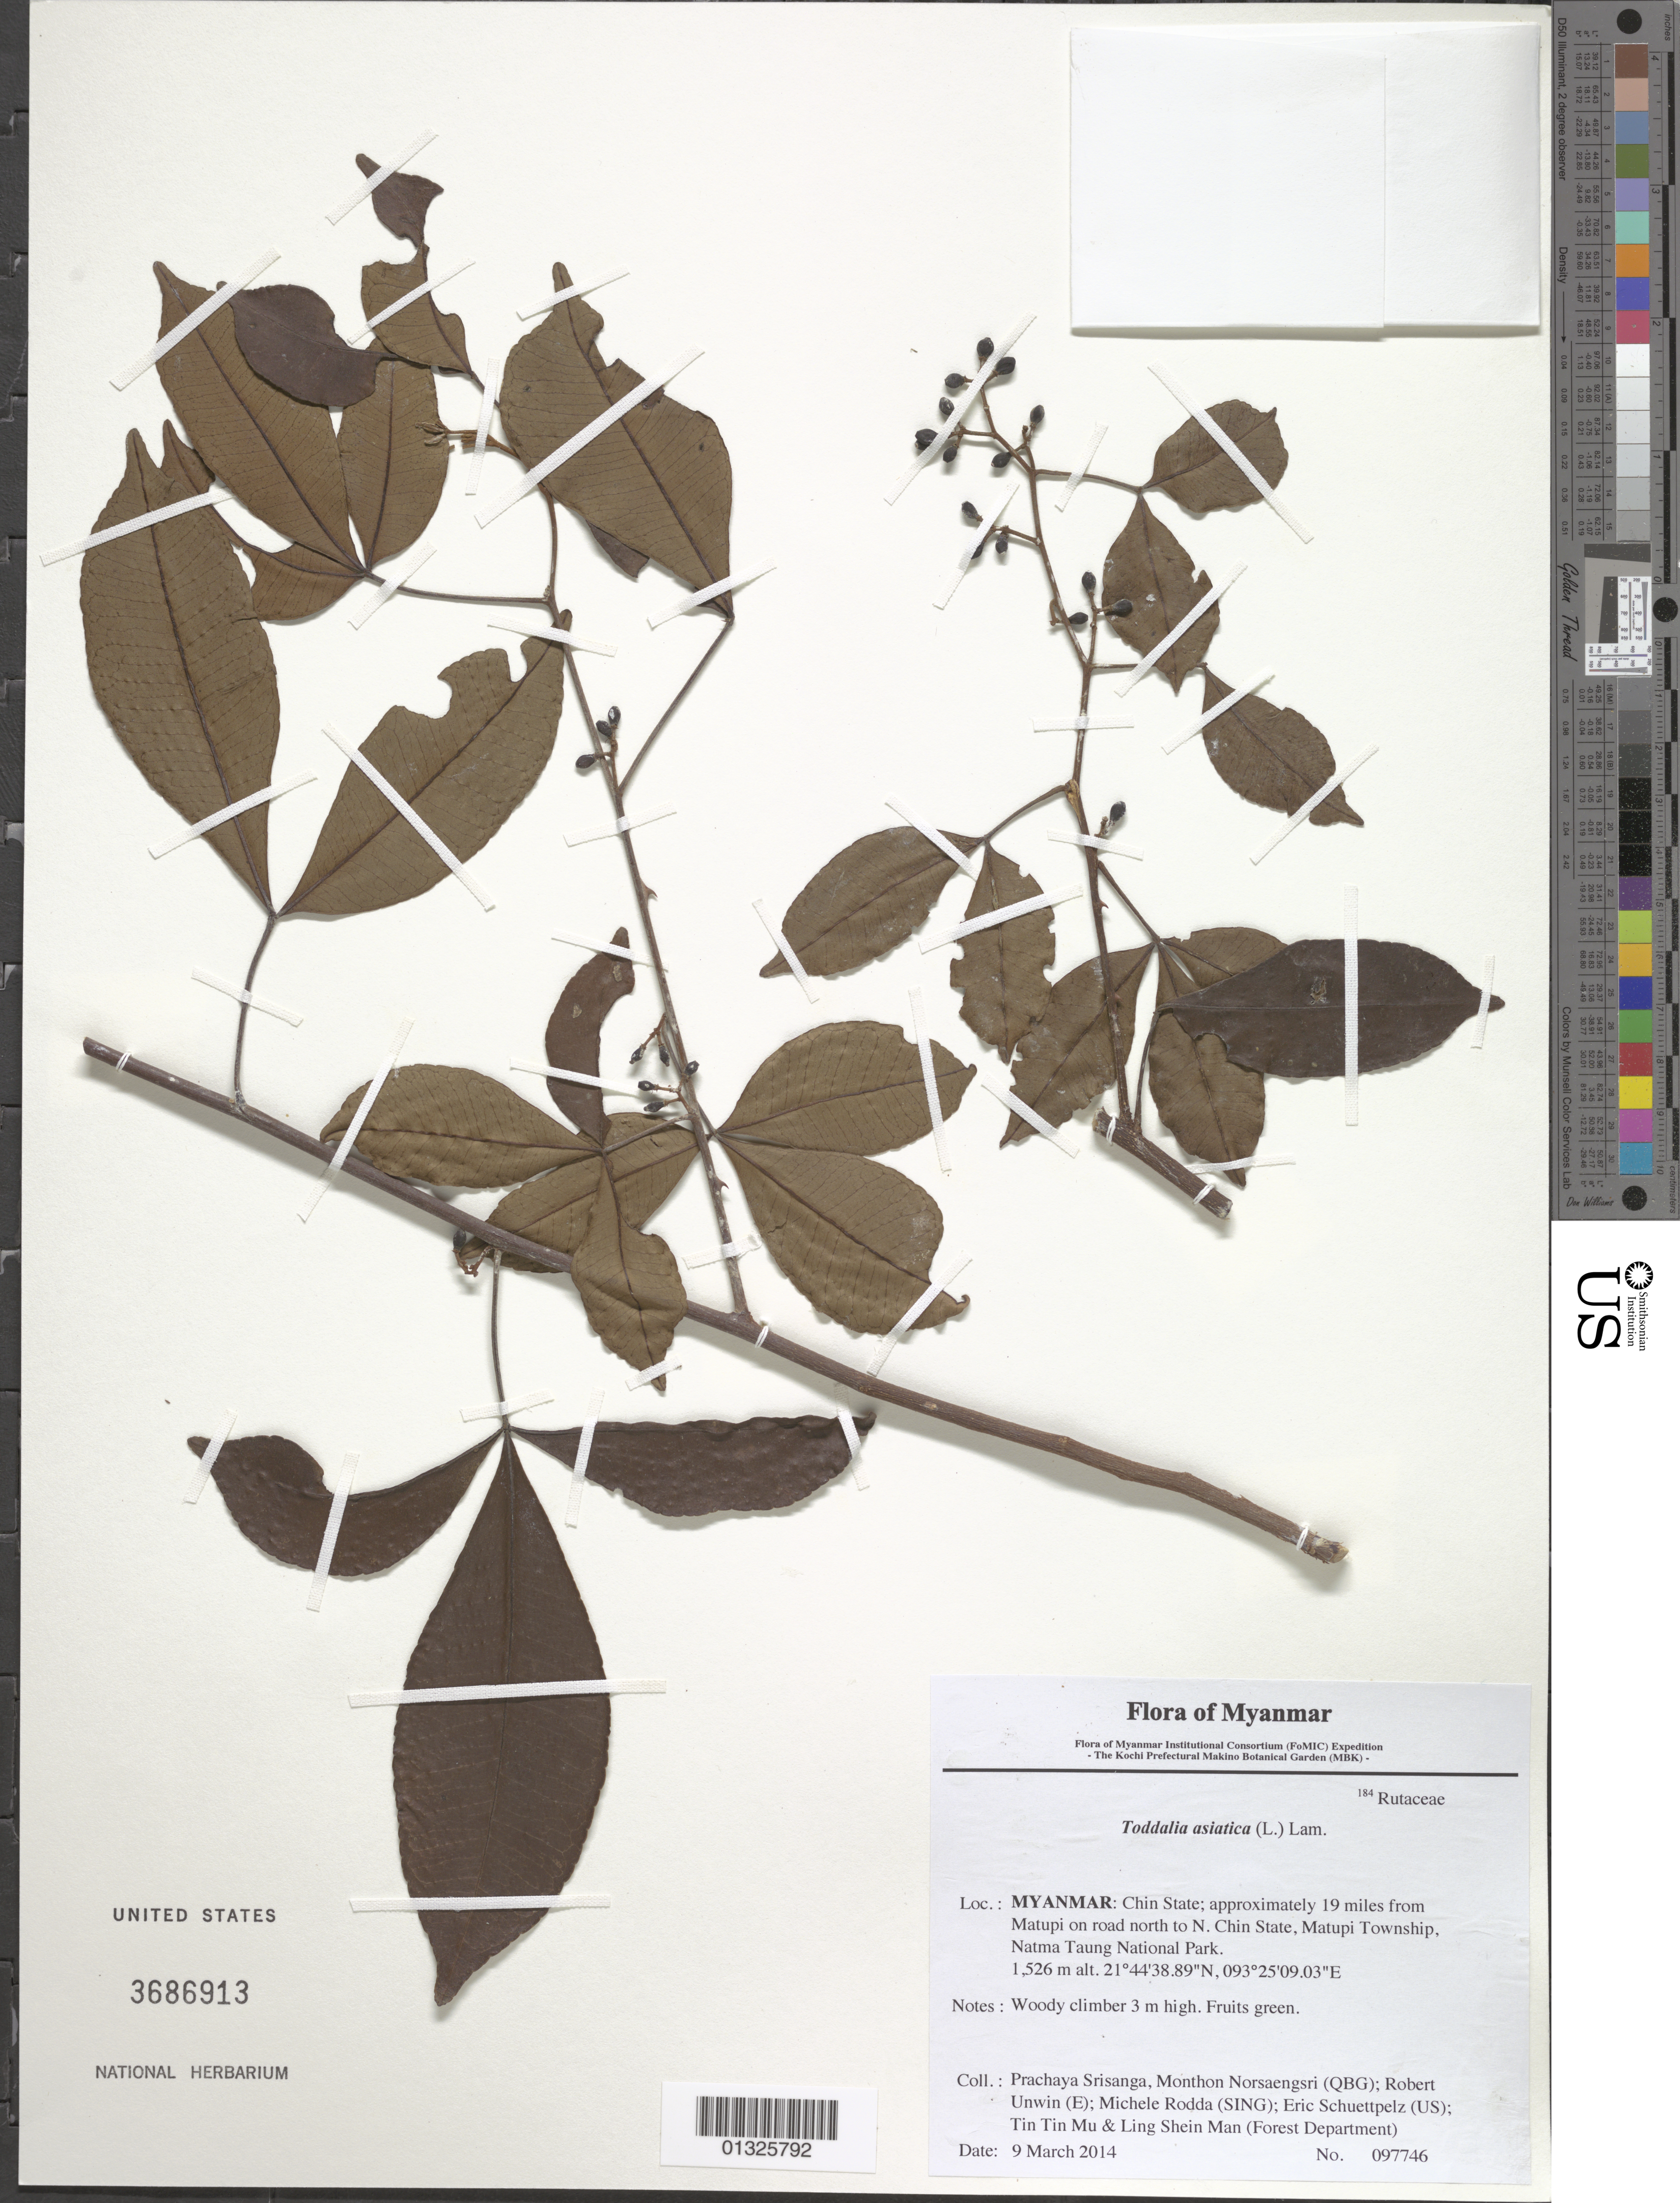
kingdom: Plantae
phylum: Tracheophyta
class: Magnoliopsida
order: Sapindales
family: Rutaceae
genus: Zanthoxylum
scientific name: Zanthoxylum asiaticum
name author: (L.) Appelhans et al.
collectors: P. Srisanga, M. Norsaengsri, R. Unwin, M. Rodda, E. Schuettpelz, Tin Tin Mu & Ling Shein Man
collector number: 97746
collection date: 2014-03-09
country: Myanmar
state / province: Chin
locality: Approximately 19 miles from Matupi on road north to N. Chin State, Matupi Township, Natma Taung National Park.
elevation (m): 1526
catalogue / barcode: US 3686913